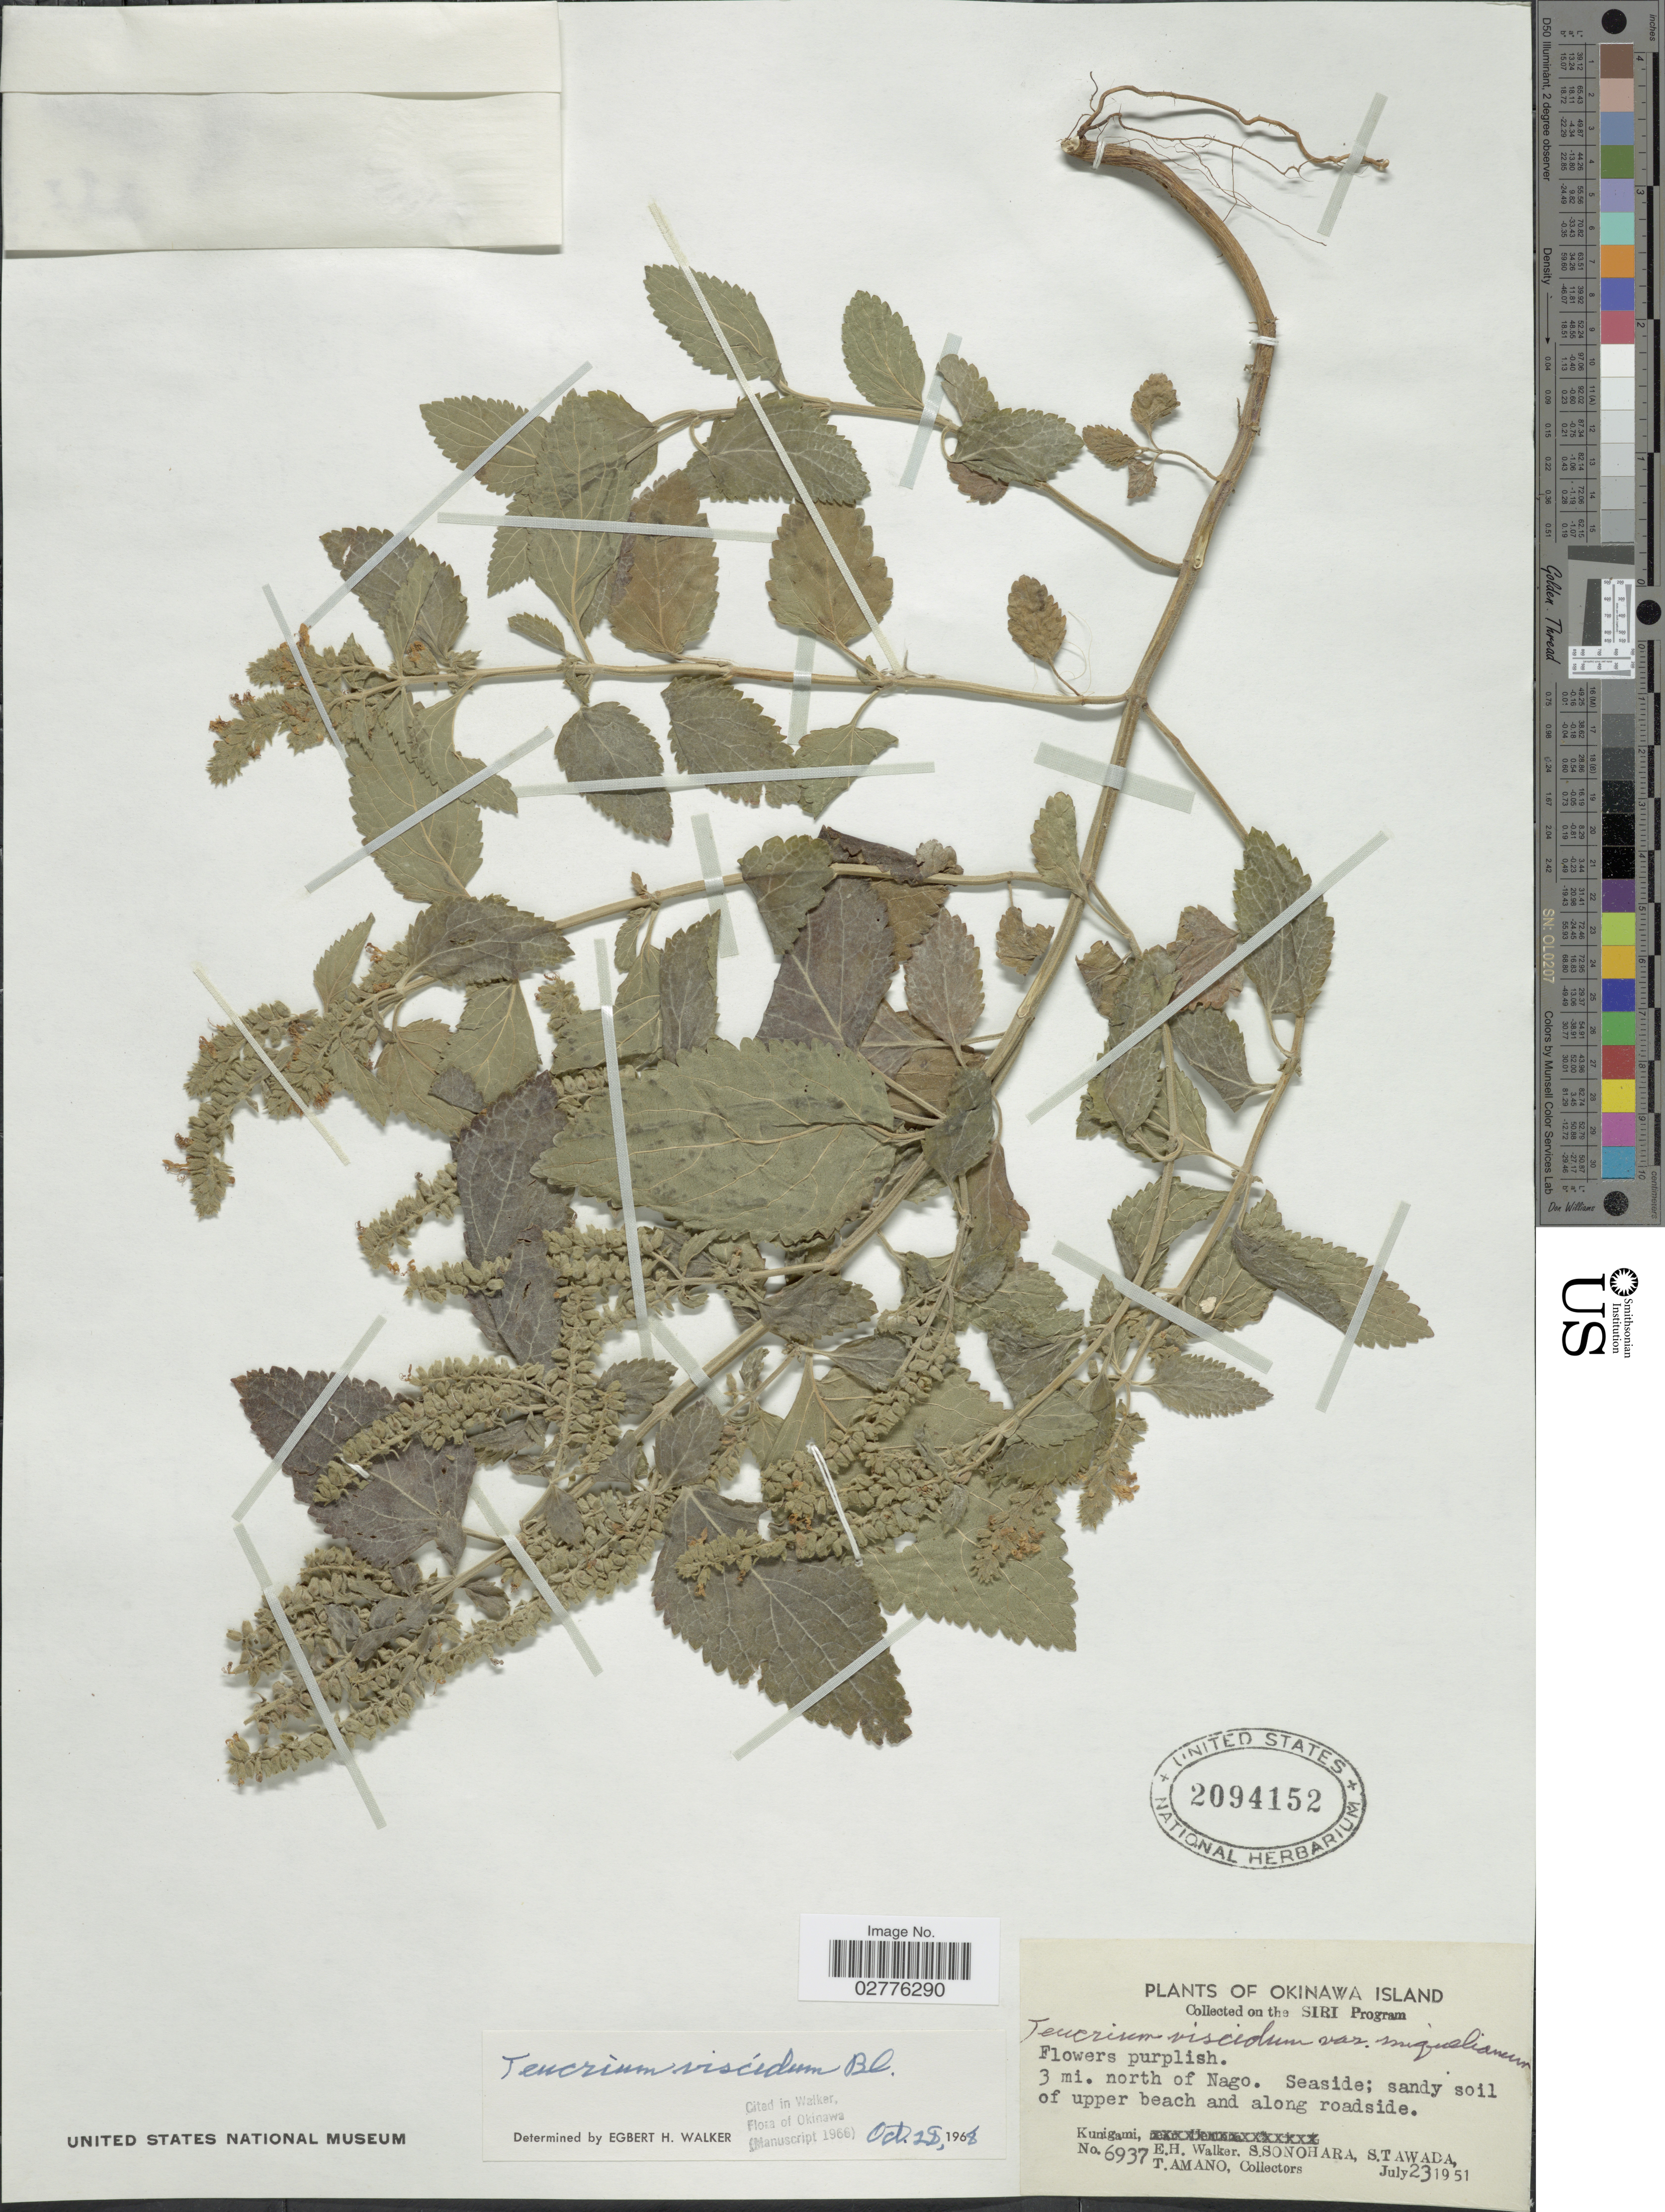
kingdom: Plantae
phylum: Tracheophyta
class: Magnoliopsida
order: Lamiales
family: Lamiaceae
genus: Teucrium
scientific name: Teucrium viscidum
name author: Blume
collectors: E. H. Walker, S. Sonohara, S. Tawada & T. Amano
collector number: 6937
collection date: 1951-07-23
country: Japan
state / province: Okinawa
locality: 3 mi. north of Nago, Kunigami. Okinawa Island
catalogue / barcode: US 2094152